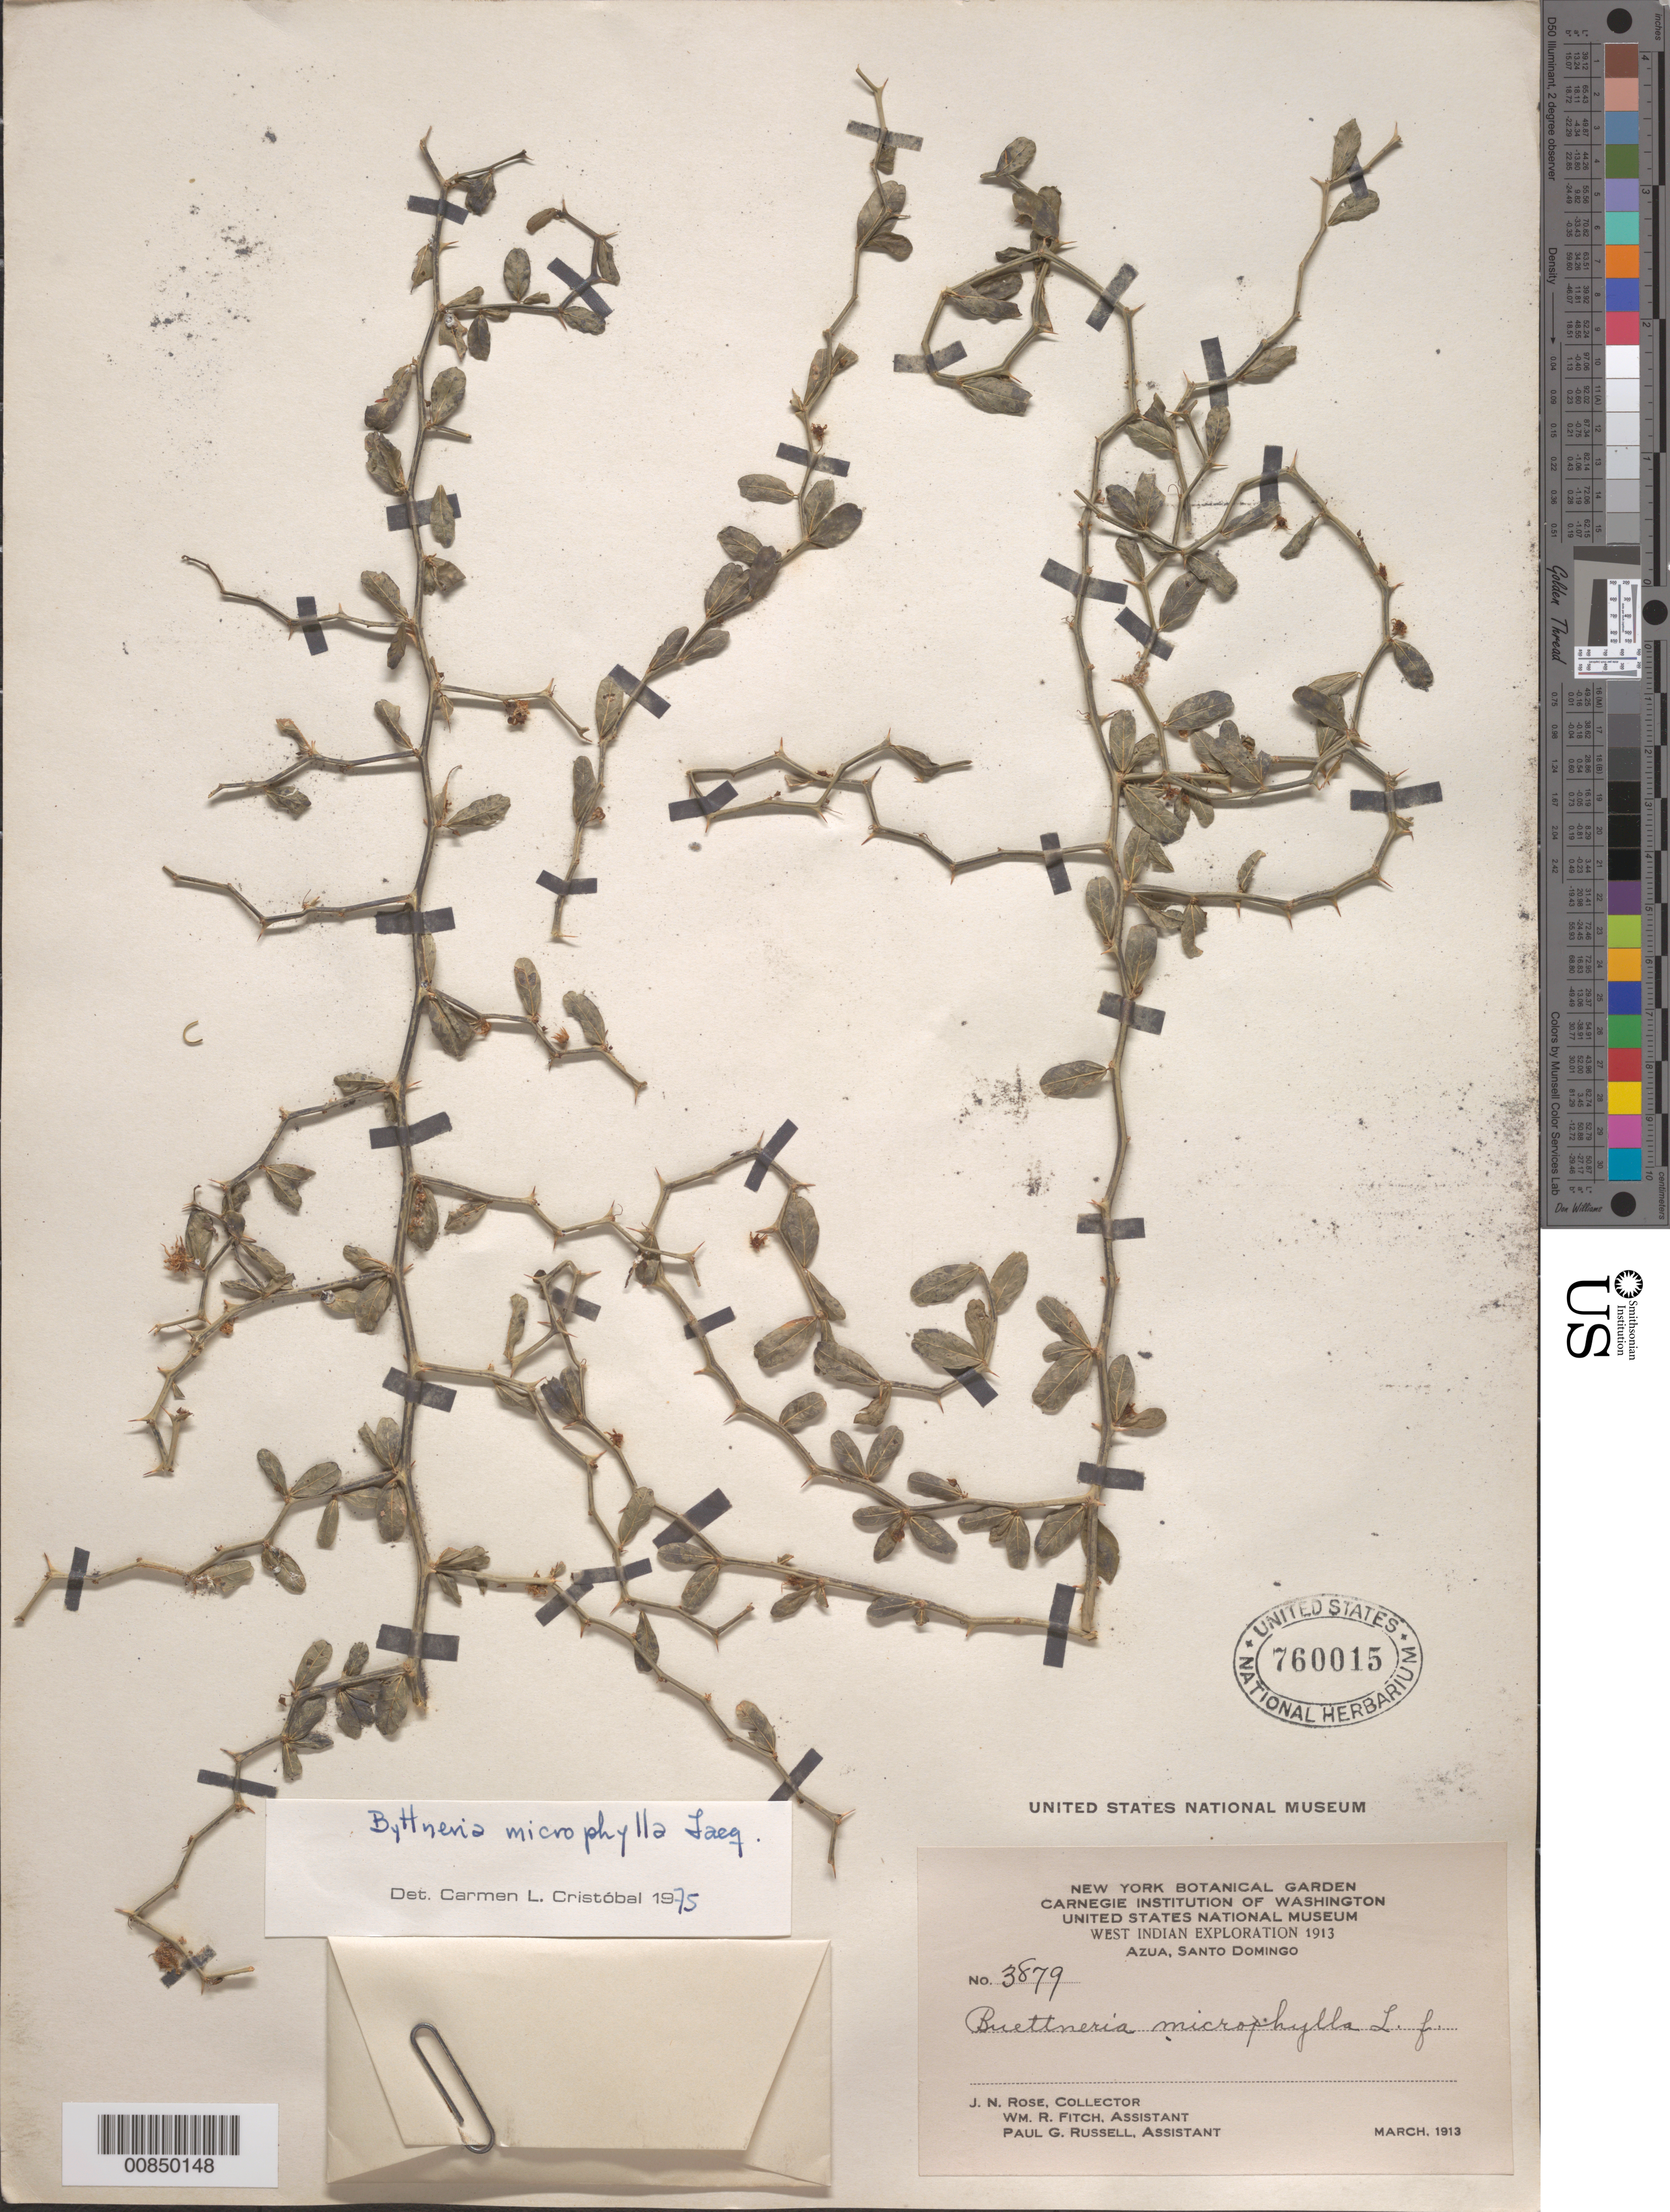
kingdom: Plantae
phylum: Tracheophyta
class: Magnoliopsida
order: Malvales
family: Malvaceae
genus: Byttneria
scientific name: Byttneria microphylla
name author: Jacq.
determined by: Cristóbal, C. L.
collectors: J. N. Rose, W. R. Fitch & P. G. Russell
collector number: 3879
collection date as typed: Mar 1913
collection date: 1913-03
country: Dominican Republic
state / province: Azua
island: Hispaniola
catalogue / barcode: US 760015